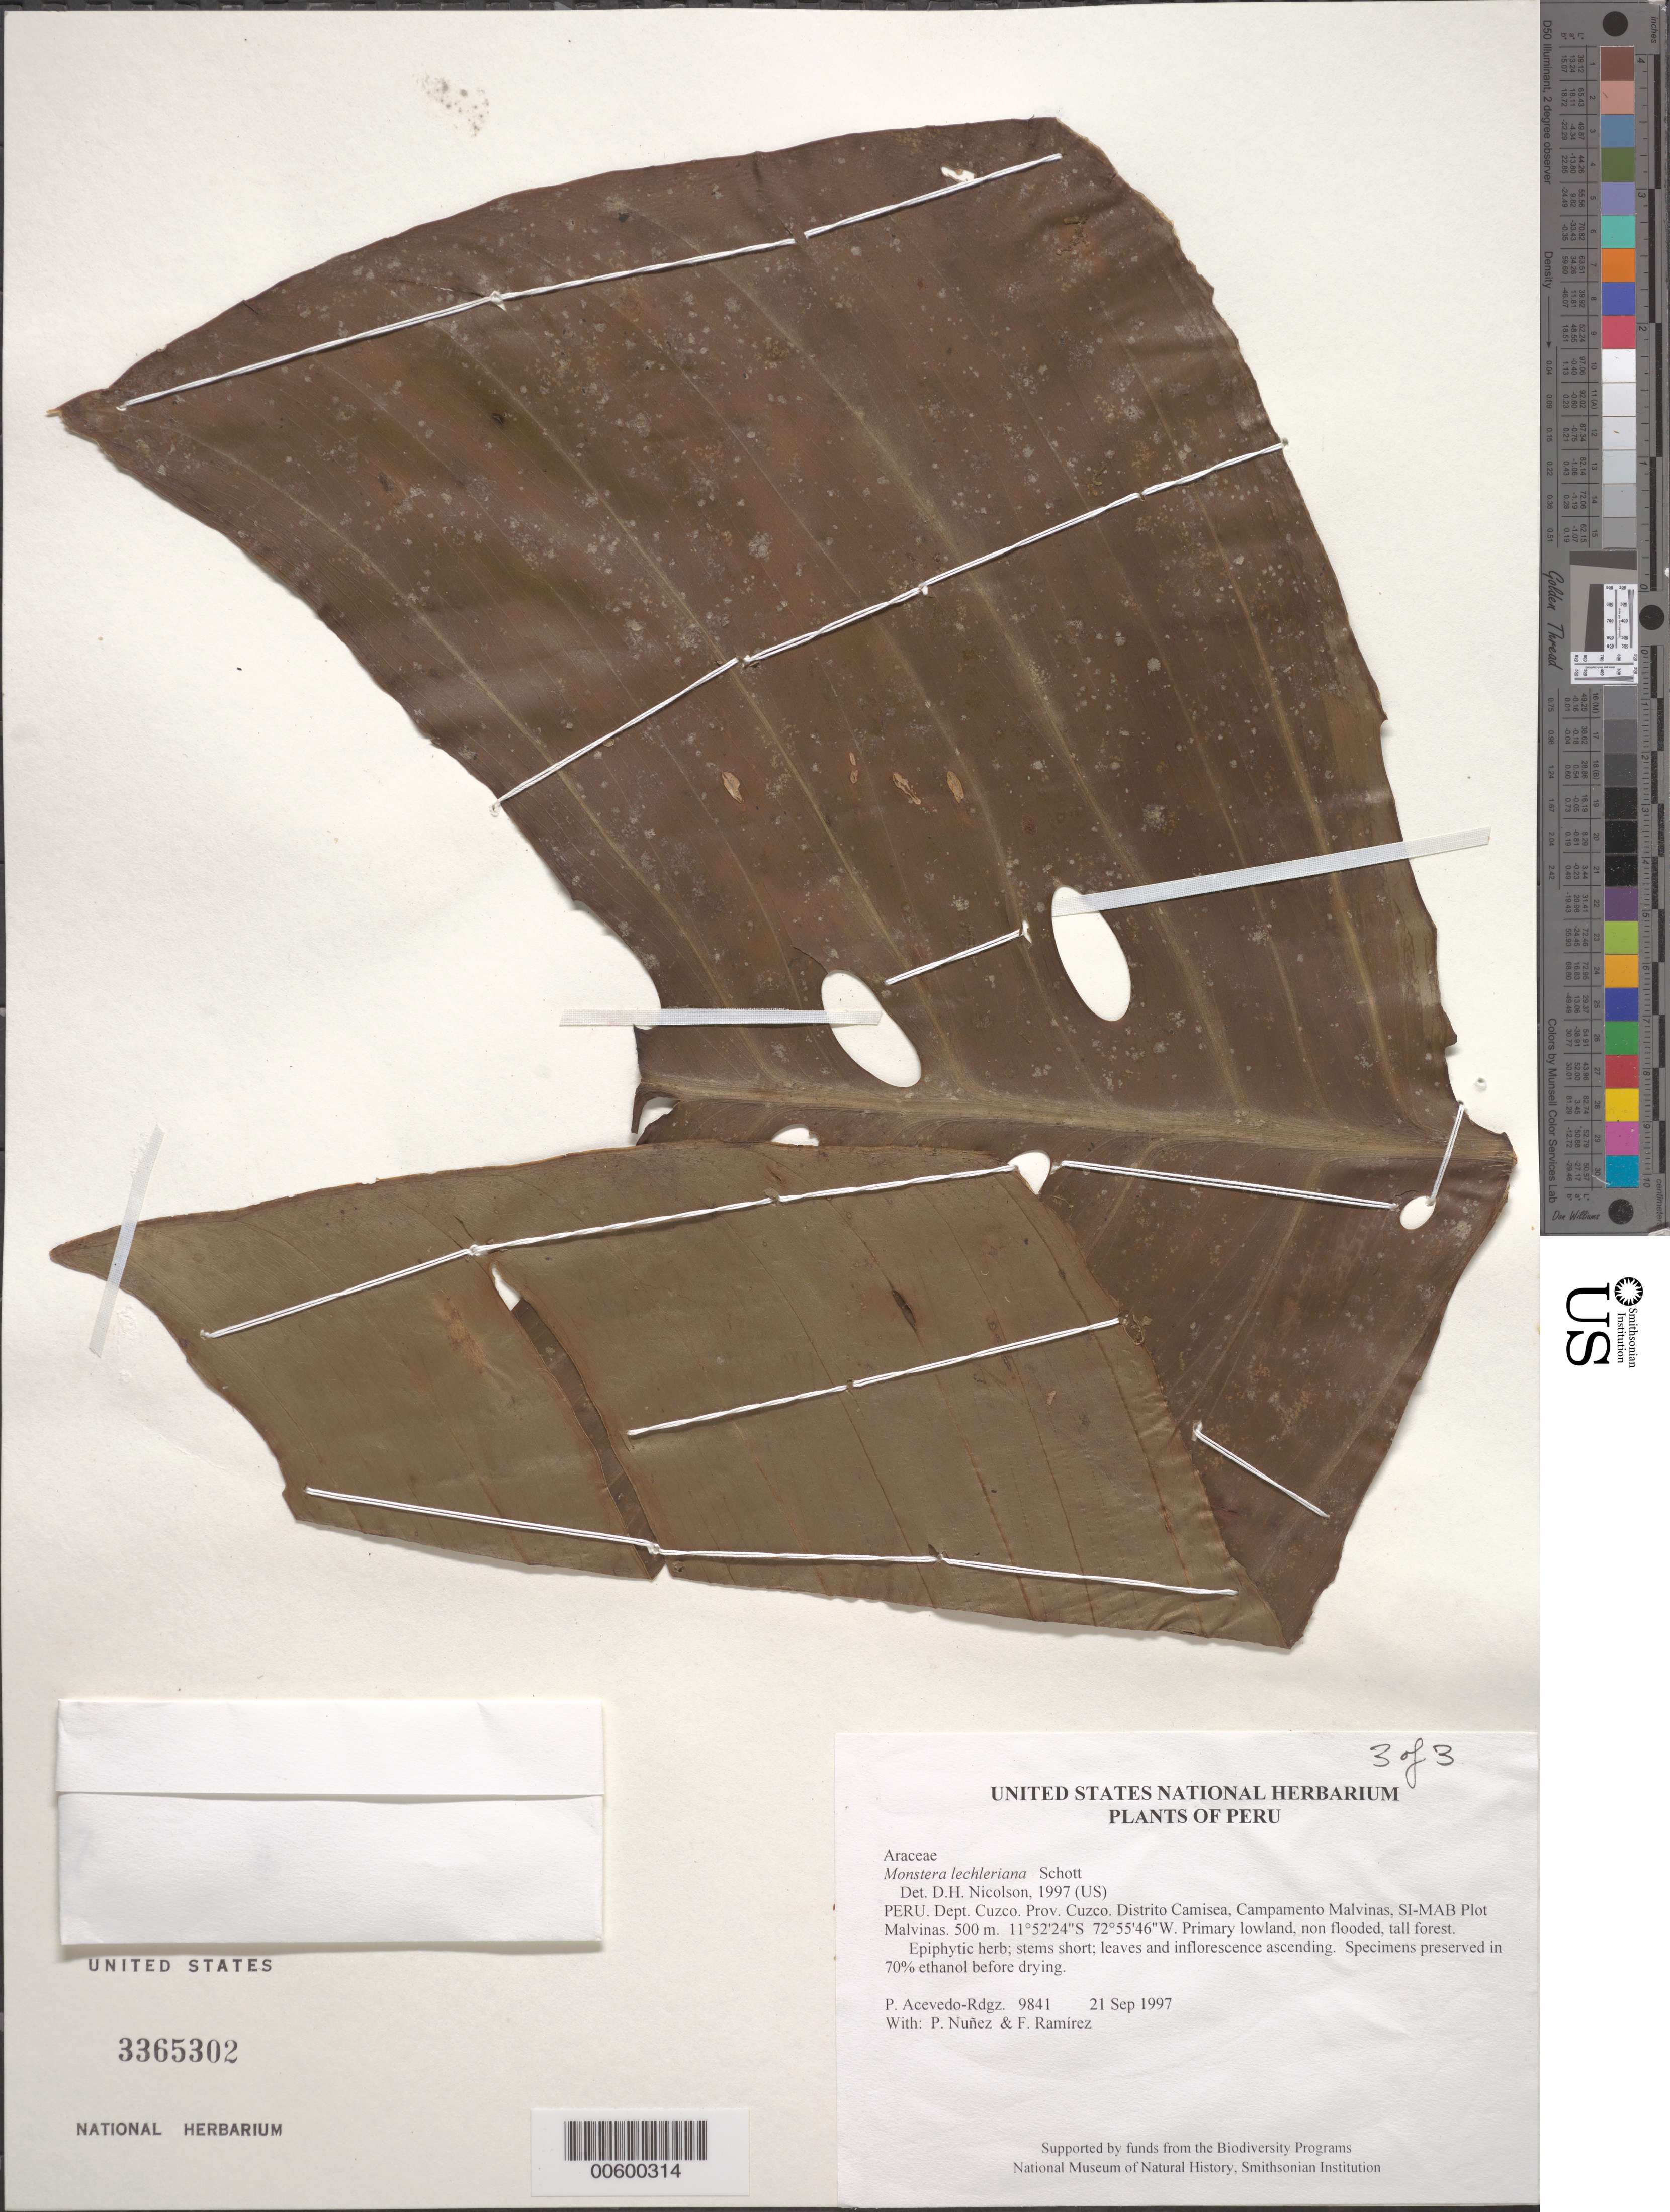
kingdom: Plantae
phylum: Tracheophyta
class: Liliopsida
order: Alismatales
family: Araceae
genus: Monstera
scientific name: Monstera lechleriana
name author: Schott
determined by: Nicolson, Dan H.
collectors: P. Acevedo-Rodr., P. Nuñez V. & F. Ramirez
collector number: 9841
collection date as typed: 21 Sep 1997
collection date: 1997-09-21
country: Peru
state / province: Cusco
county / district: Cusco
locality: Distrito Camisea, Campamento Malvinas, SI-MAB Plot Malvinas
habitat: Primary lowland, non flooded, tall forest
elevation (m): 500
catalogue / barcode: US 3365302